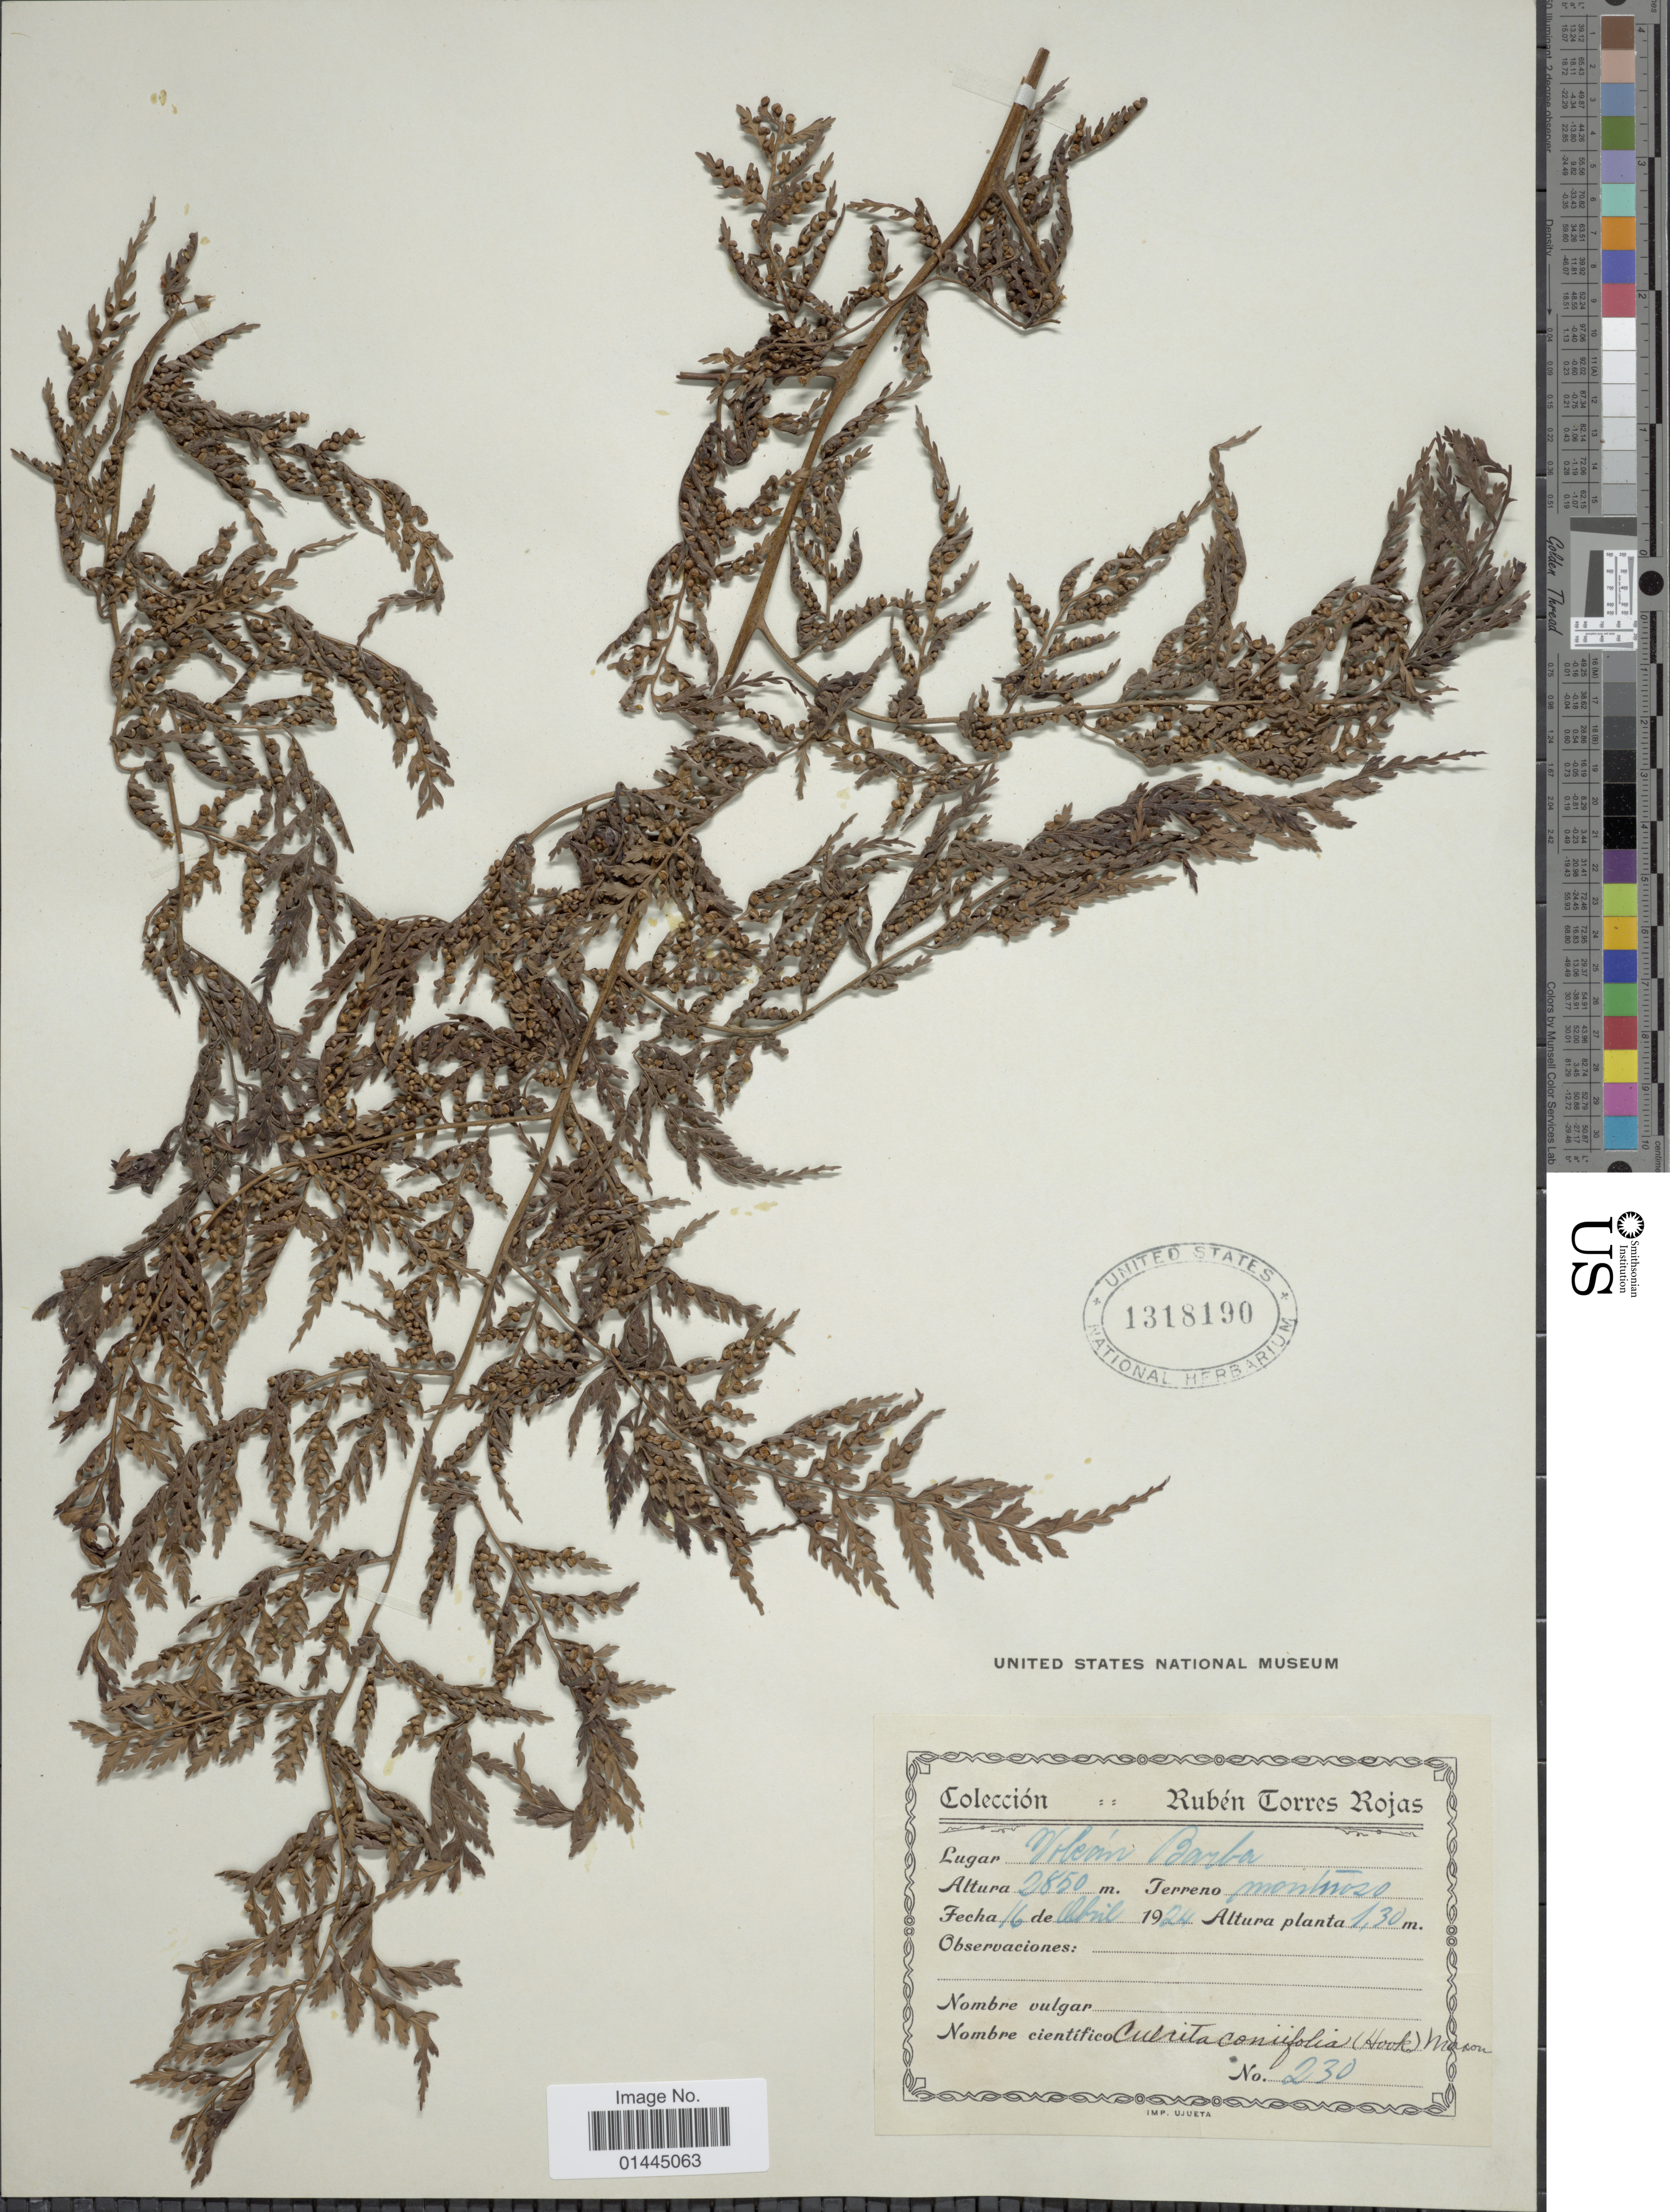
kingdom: Plantae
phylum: Tracheophyta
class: Polypodiopsida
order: Cyatheales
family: Culcitaceae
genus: Culcita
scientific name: Culcita coniifolia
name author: (Hook.) Maxon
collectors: R. Rojas & R. Torres Rojas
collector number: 230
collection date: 1924-04-16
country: Costa Rica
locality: Volcan Barva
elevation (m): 2850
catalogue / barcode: US 1318190